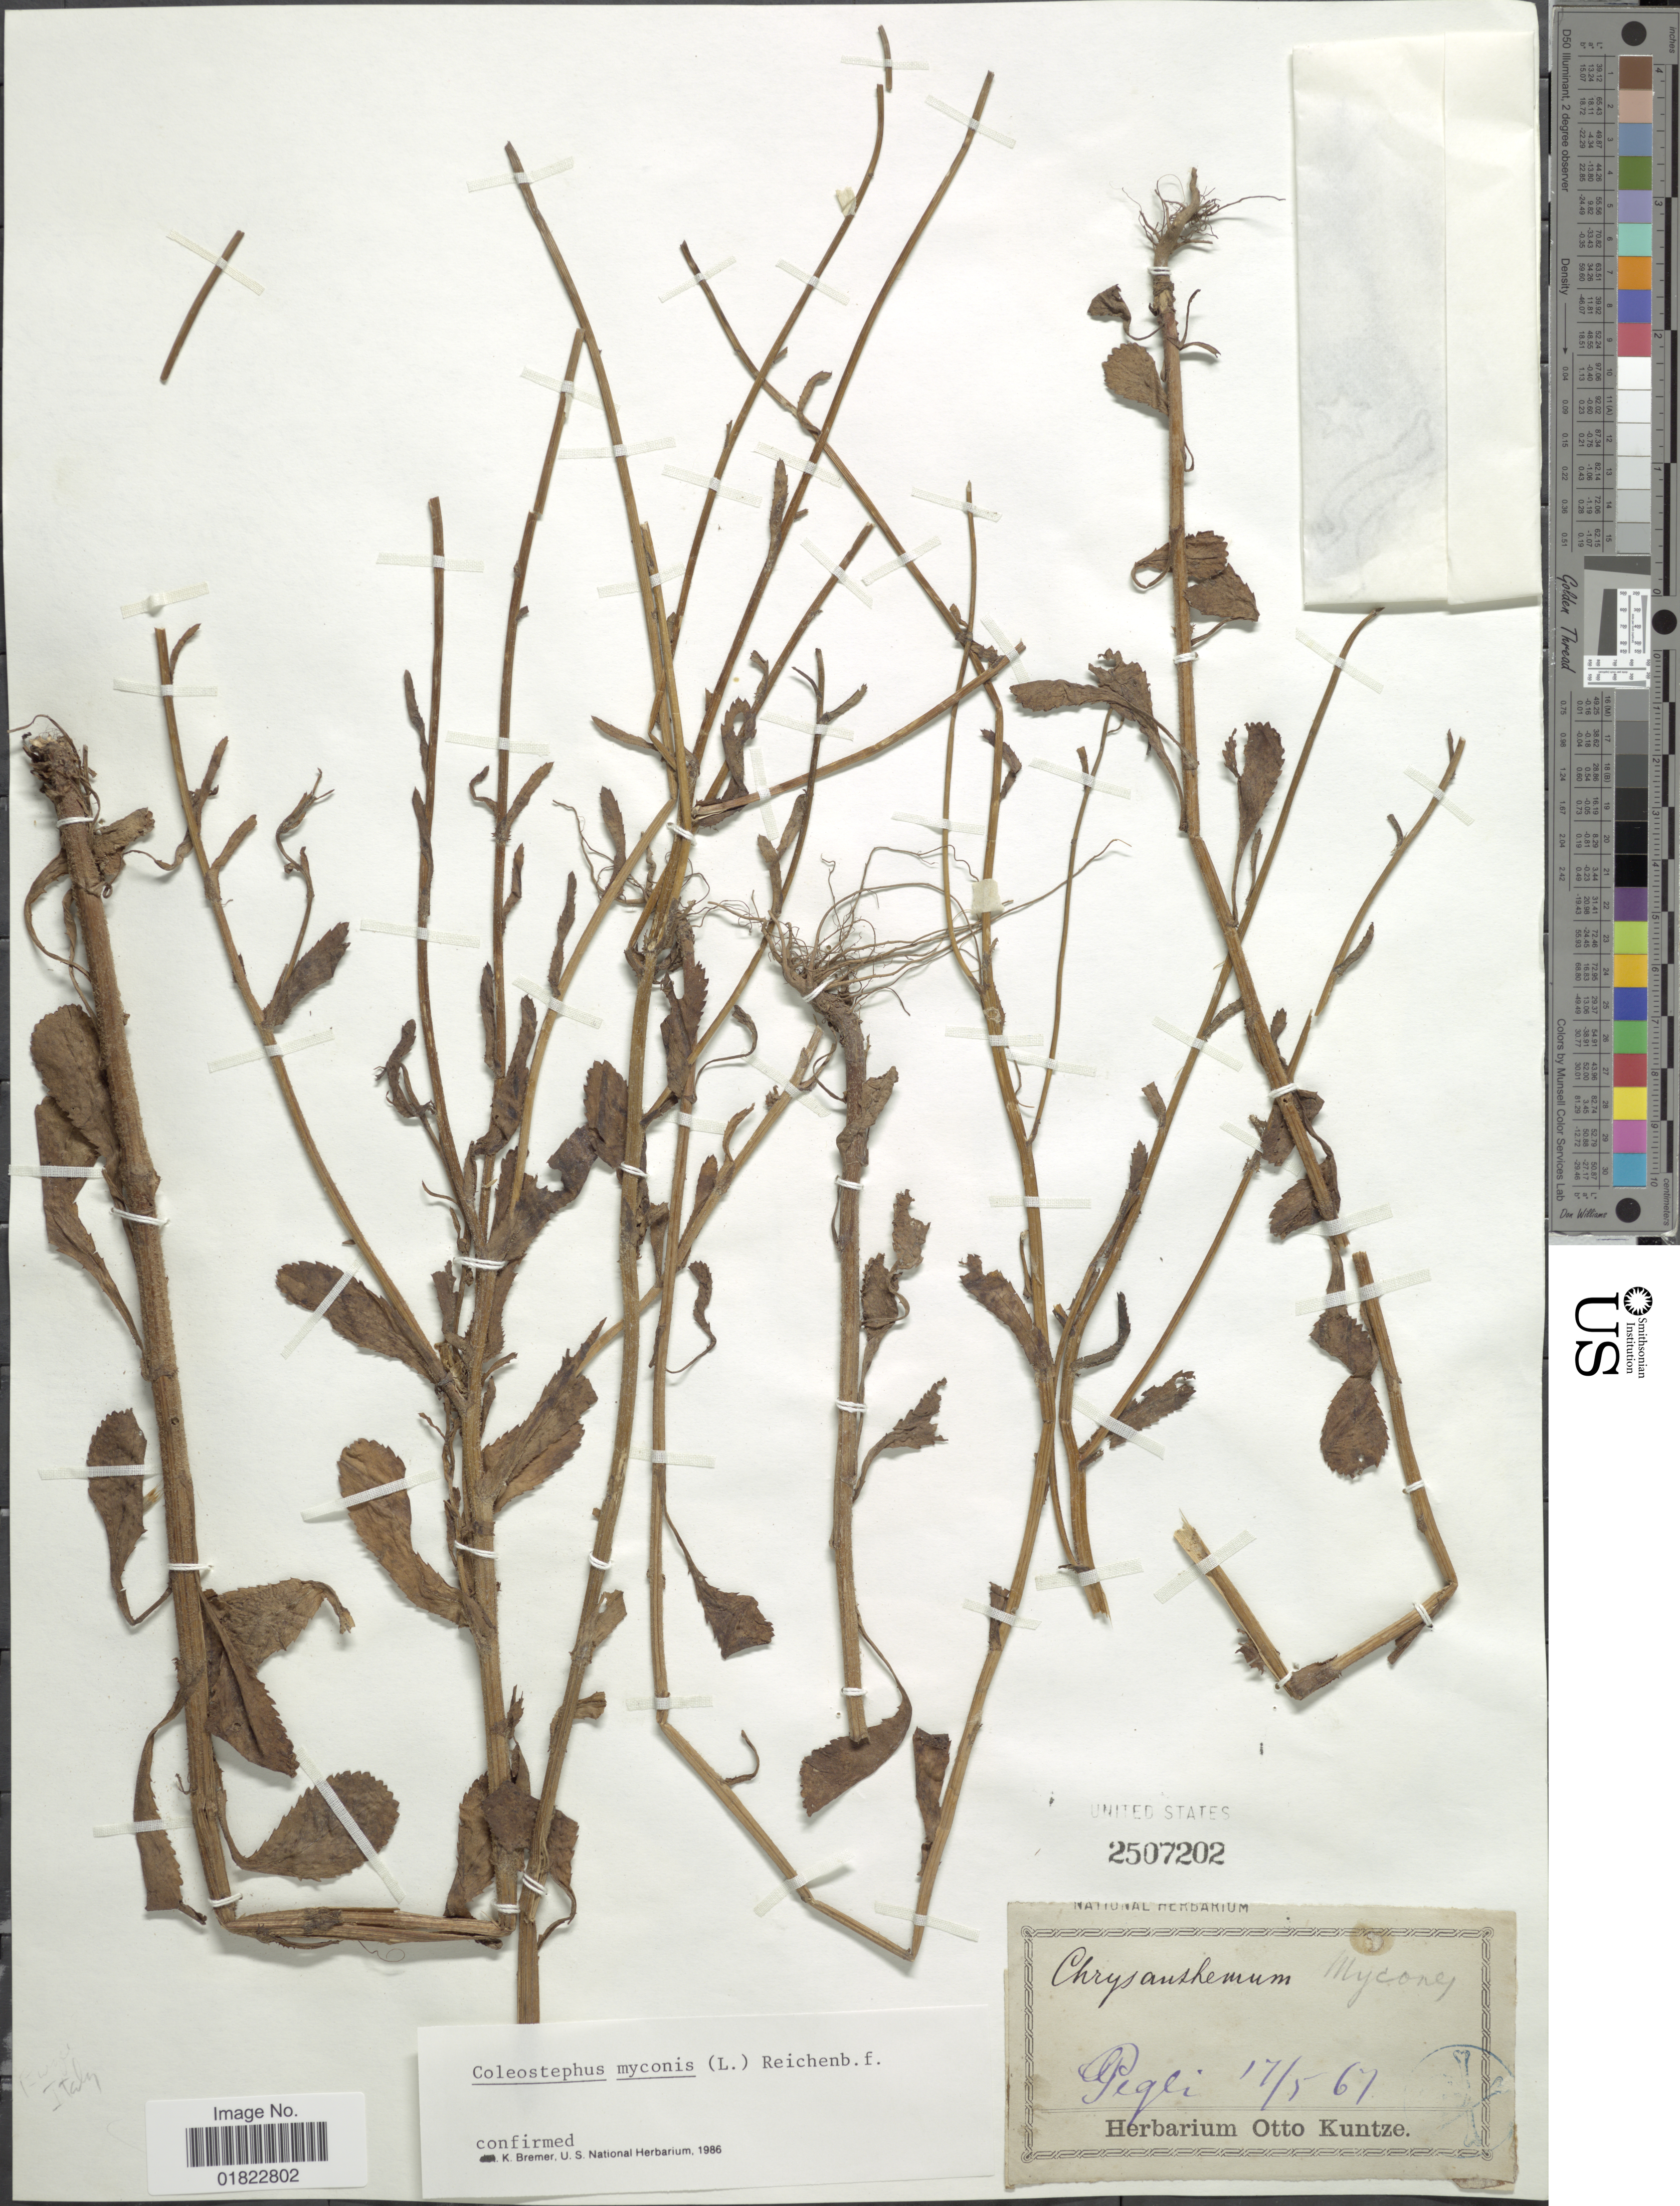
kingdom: Plantae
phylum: Tracheophyta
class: Magnoliopsida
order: Asterales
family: Asteraceae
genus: Coleostephus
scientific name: Coleostephus myconis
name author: (L.) Cass.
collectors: -. Pegli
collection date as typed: Transcribed d/m/y: 17/5/67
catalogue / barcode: US 2507202